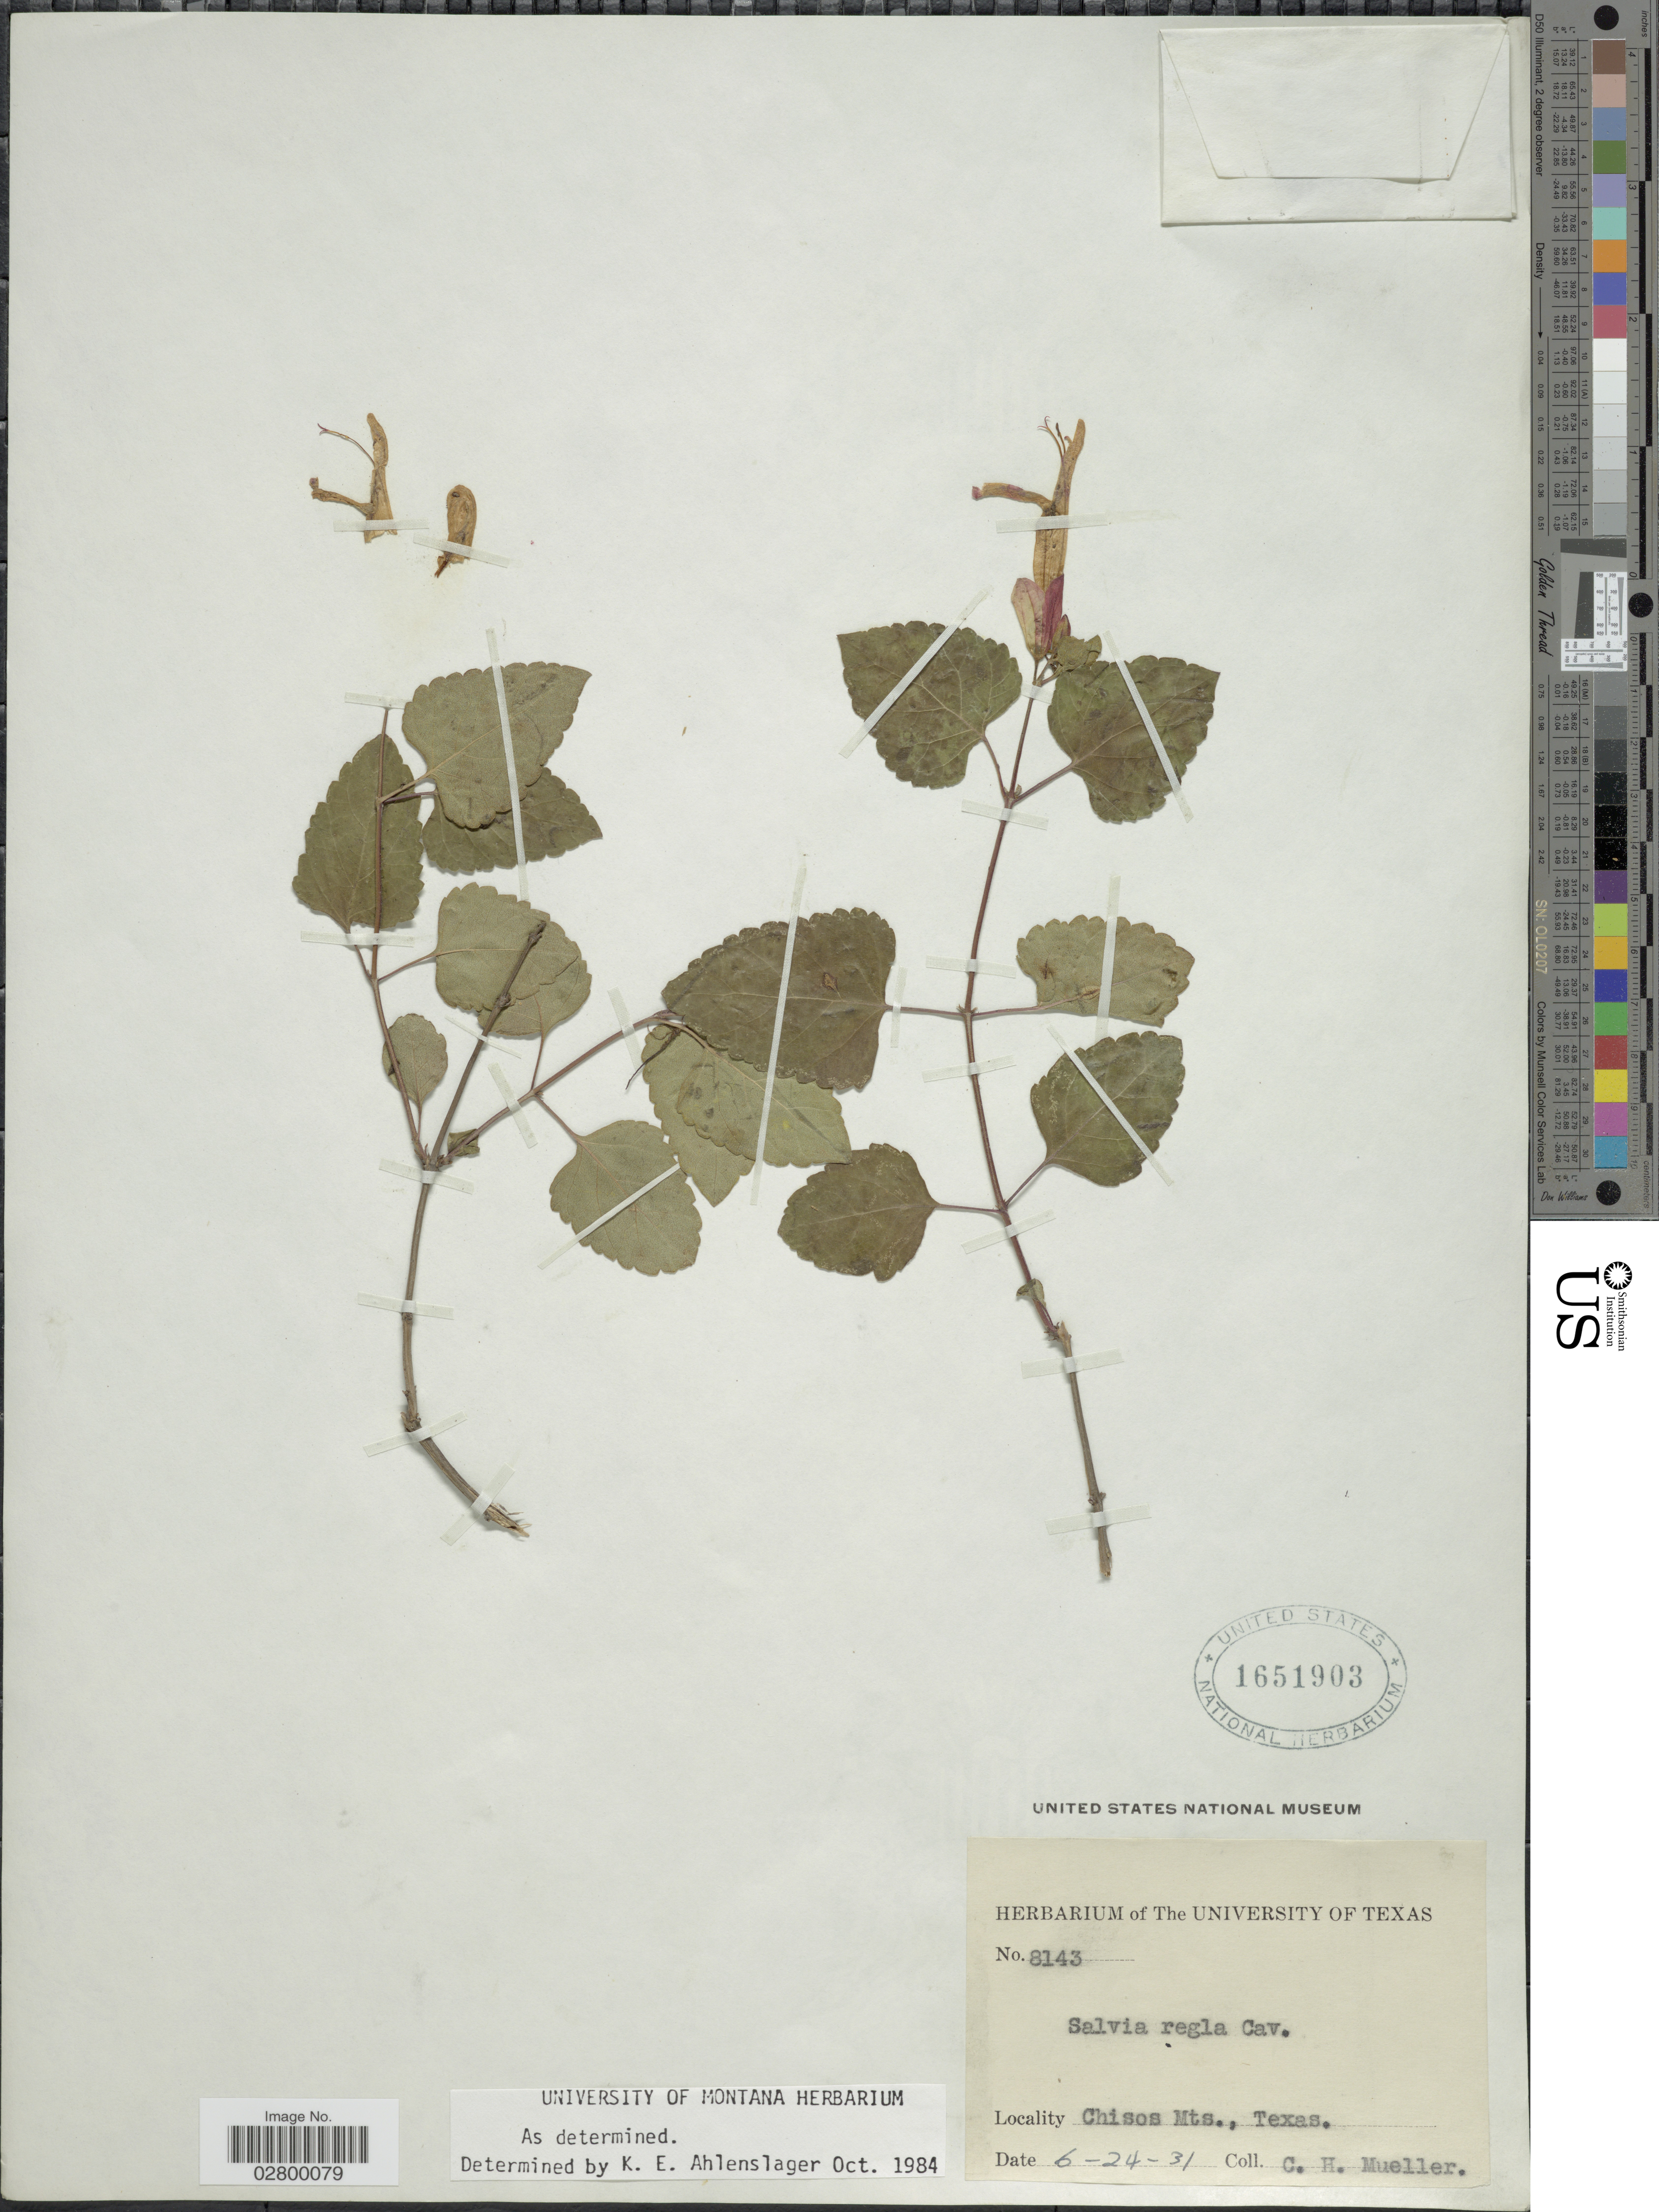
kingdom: Plantae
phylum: Tracheophyta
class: Magnoliopsida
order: Lamiales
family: Lamiaceae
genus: Salvia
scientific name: Salvia regla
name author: Cav.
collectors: C. H. Mueller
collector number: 8143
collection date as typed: Transcribed d/m/y: 24/6/31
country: United States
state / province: Texas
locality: Chisos Mts.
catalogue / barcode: US 1651903